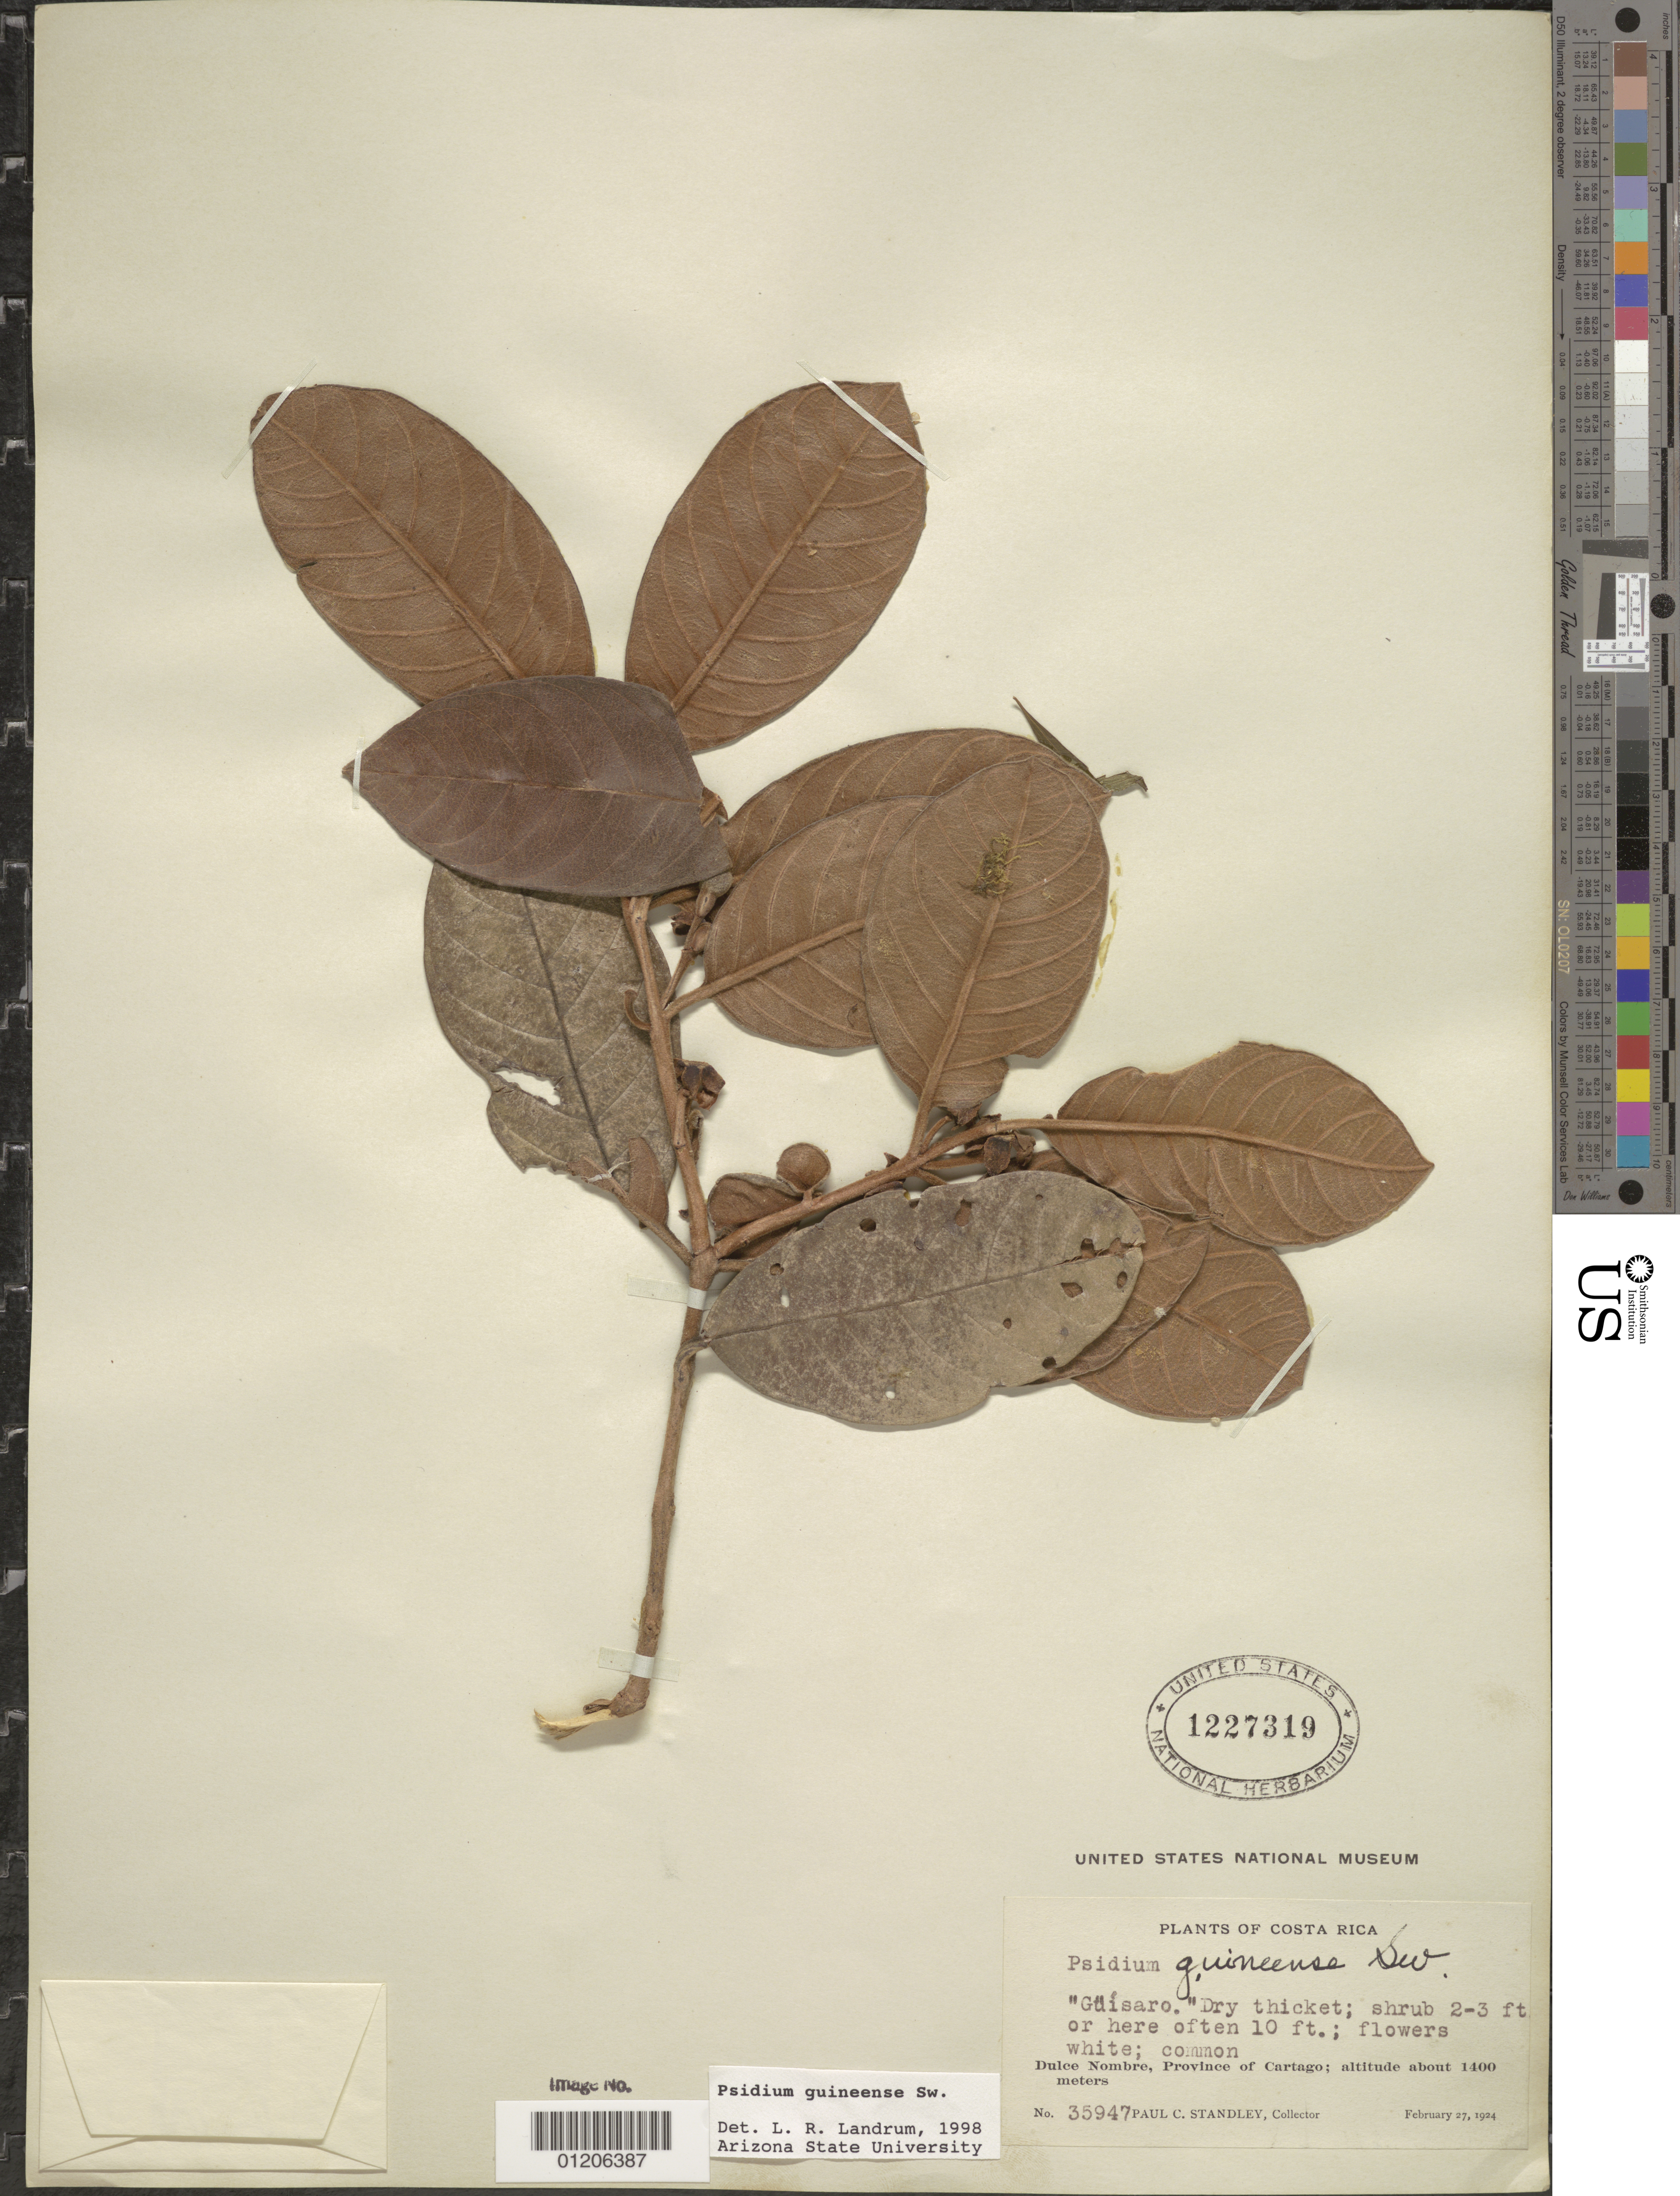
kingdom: Plantae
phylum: Tracheophyta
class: Magnoliopsida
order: Myrtales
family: Myrtaceae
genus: Psidium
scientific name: Psidium guineense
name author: Sw.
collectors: P. C. Standley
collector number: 35947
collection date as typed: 27 February 1924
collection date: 1924-02-27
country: Costa Rica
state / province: Cartago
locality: Dulce Nombre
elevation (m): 1400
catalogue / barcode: US 1227319